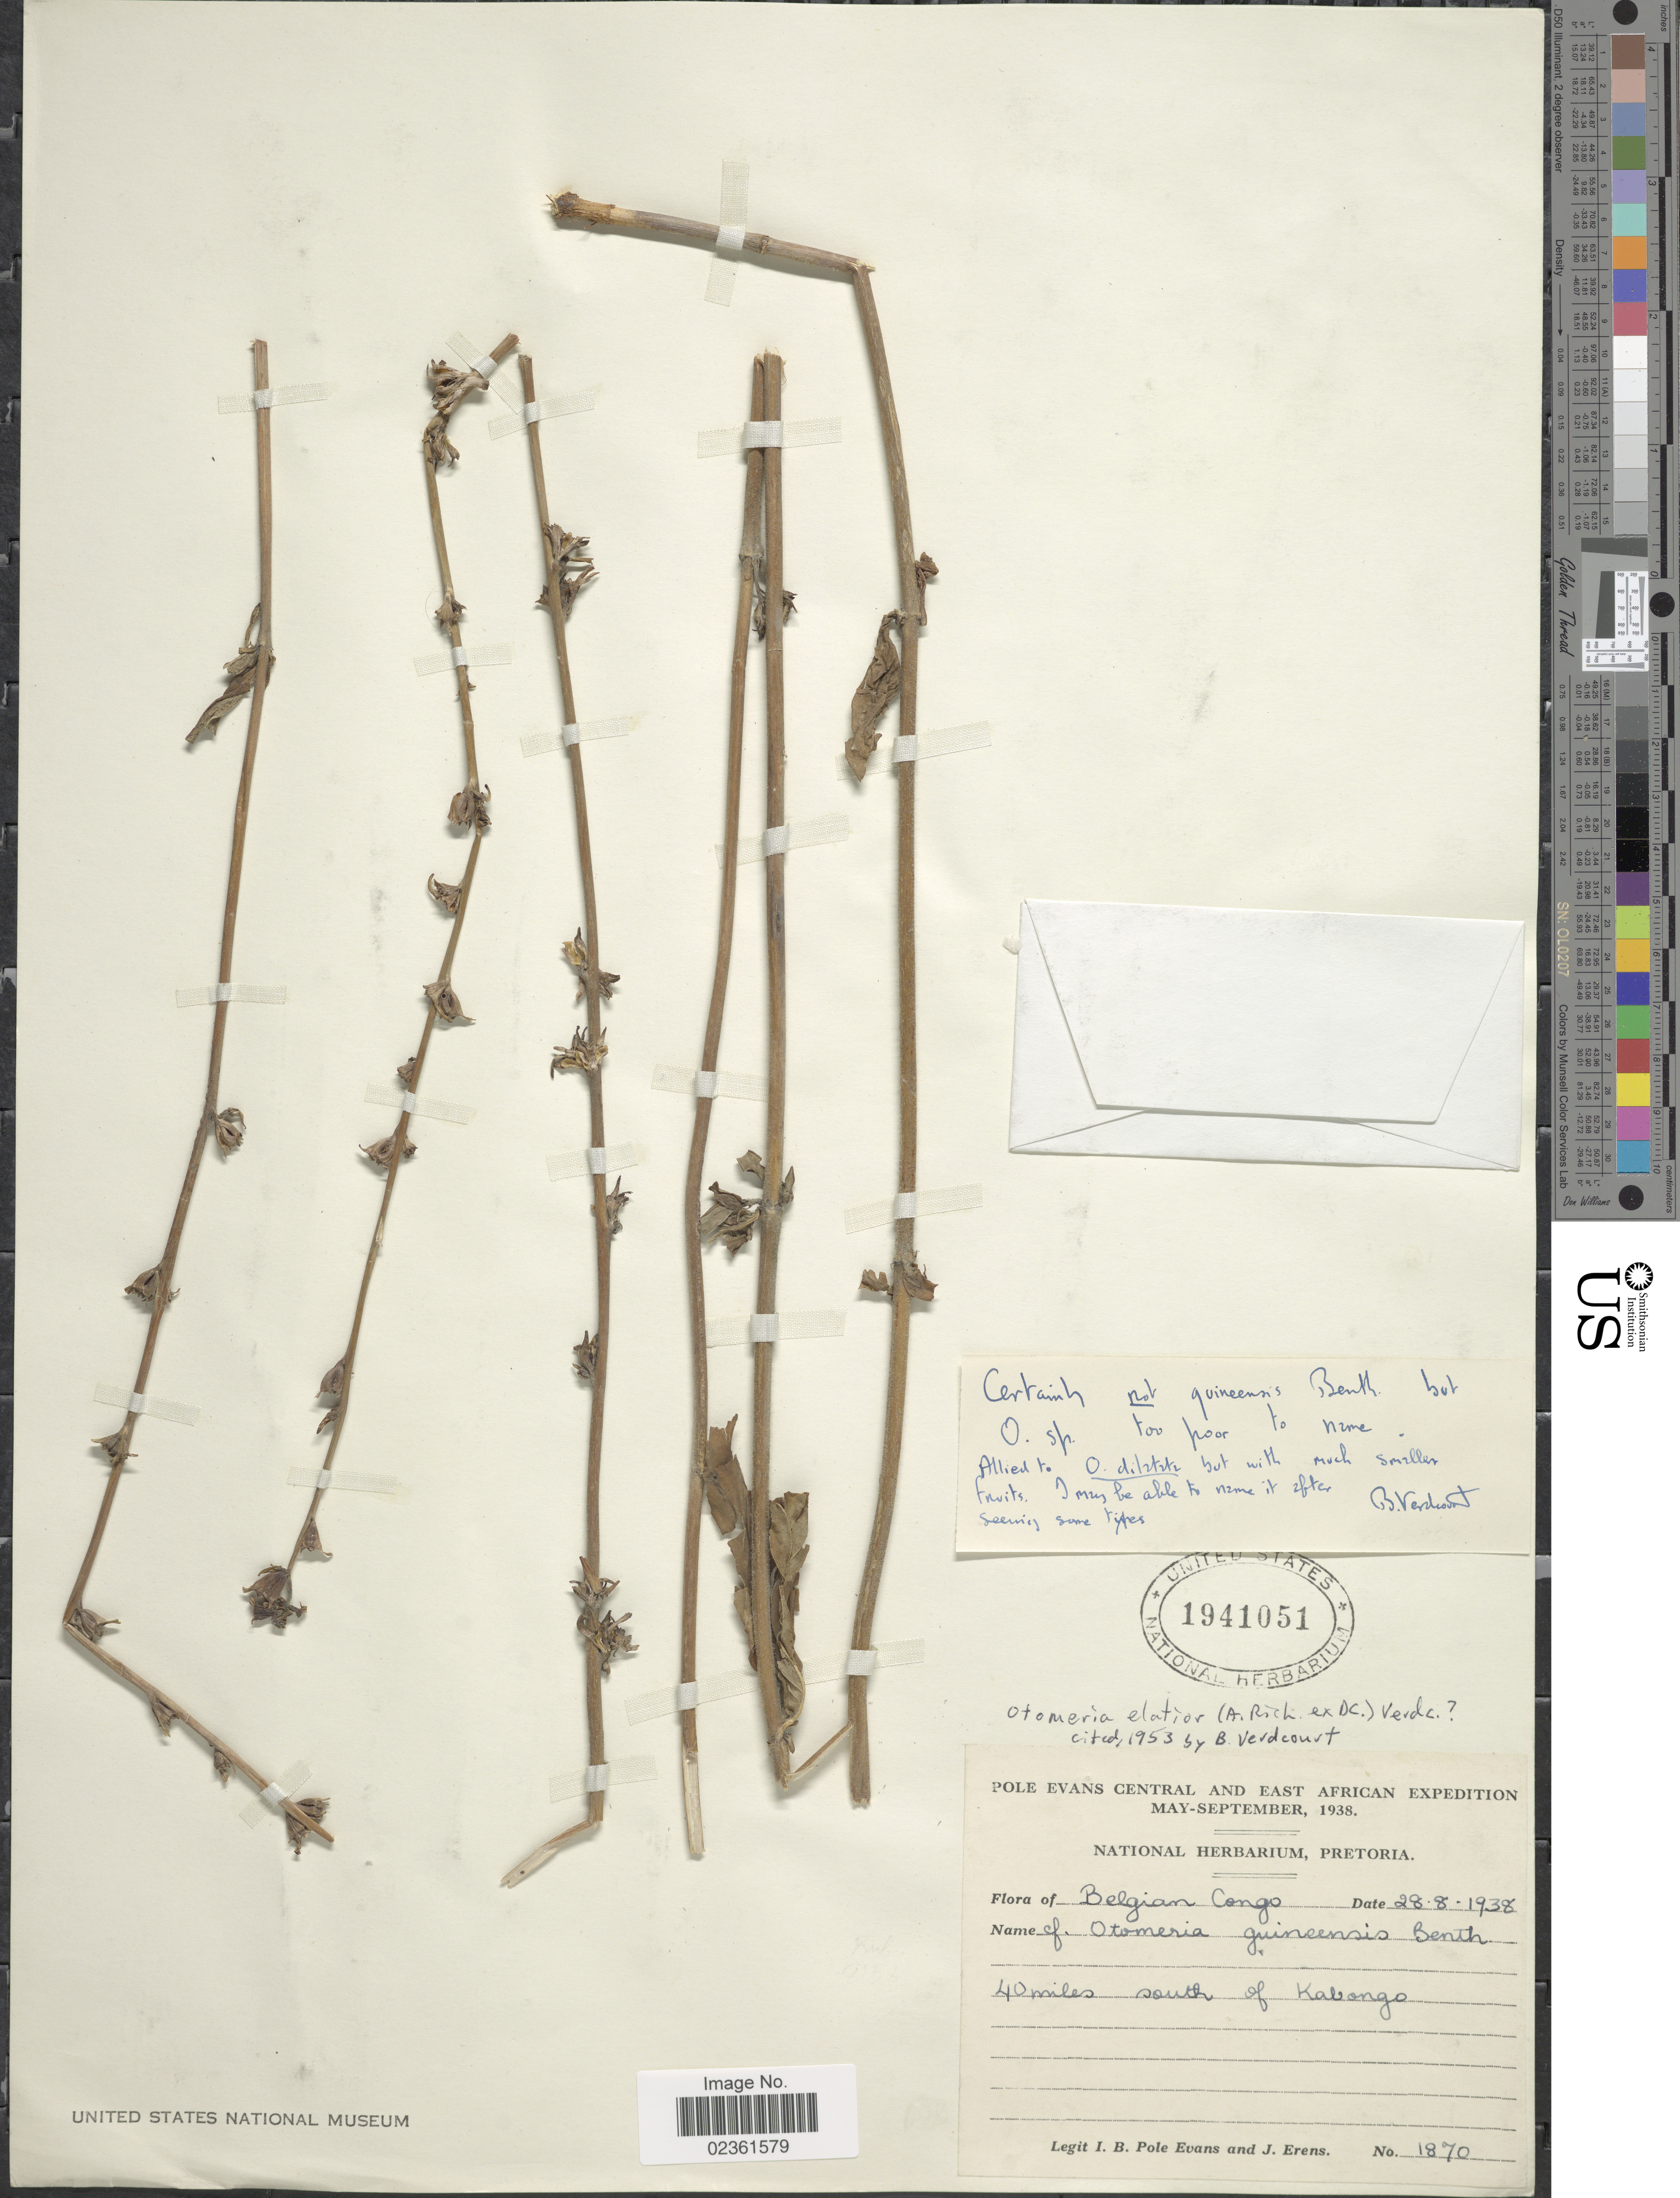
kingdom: Plantae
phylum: Tracheophyta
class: Magnoliopsida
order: Gentianales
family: Rubiaceae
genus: Otomeria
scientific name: Otomeria elatior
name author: (A. Rich. ex DC.) Verdc.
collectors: I. B. Pole-Evans & J. Erens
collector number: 1870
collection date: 1938-08-28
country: Congo, Democratic Republic of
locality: Belgian Congo, 40 miles south of Kabongo.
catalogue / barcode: US 1941051